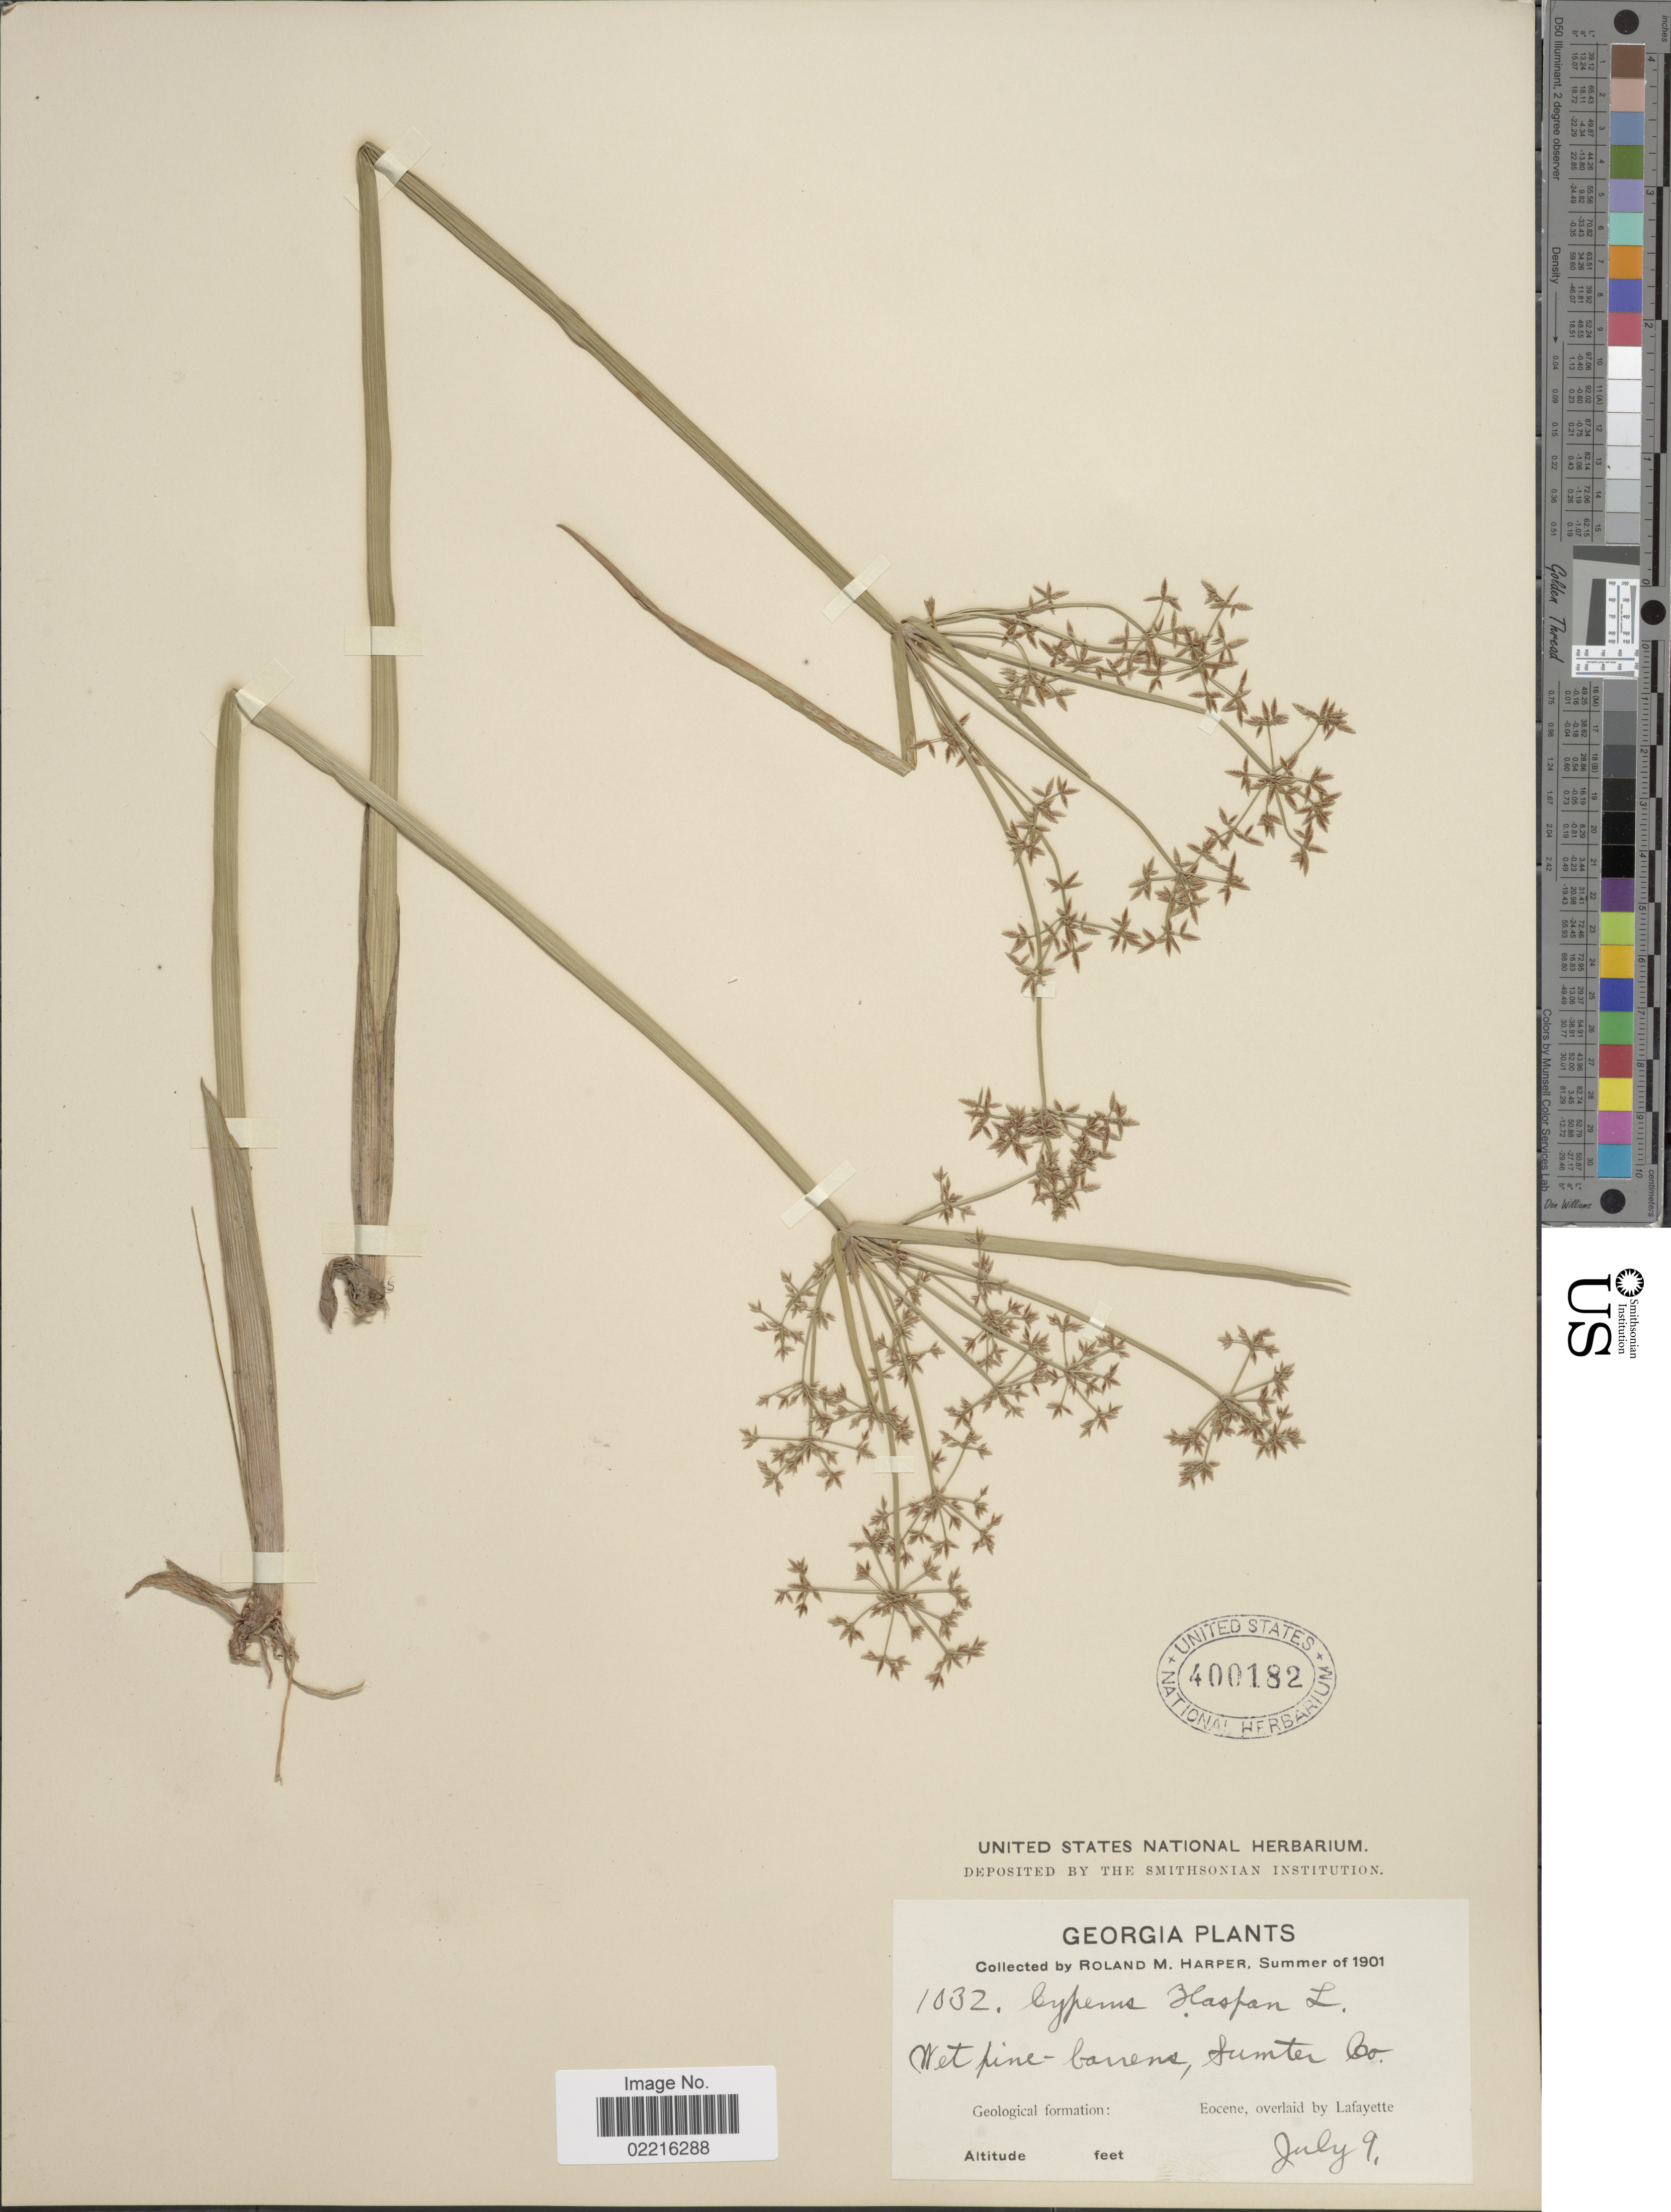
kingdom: Plantae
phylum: Tracheophyta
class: Liliopsida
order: Poales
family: Cyperaceae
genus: Cyperus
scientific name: Cyperus haspan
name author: L.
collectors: R. M. Harper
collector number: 1032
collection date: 1901-07-09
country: United States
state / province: Georgia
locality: Sumter Co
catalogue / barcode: US 400182